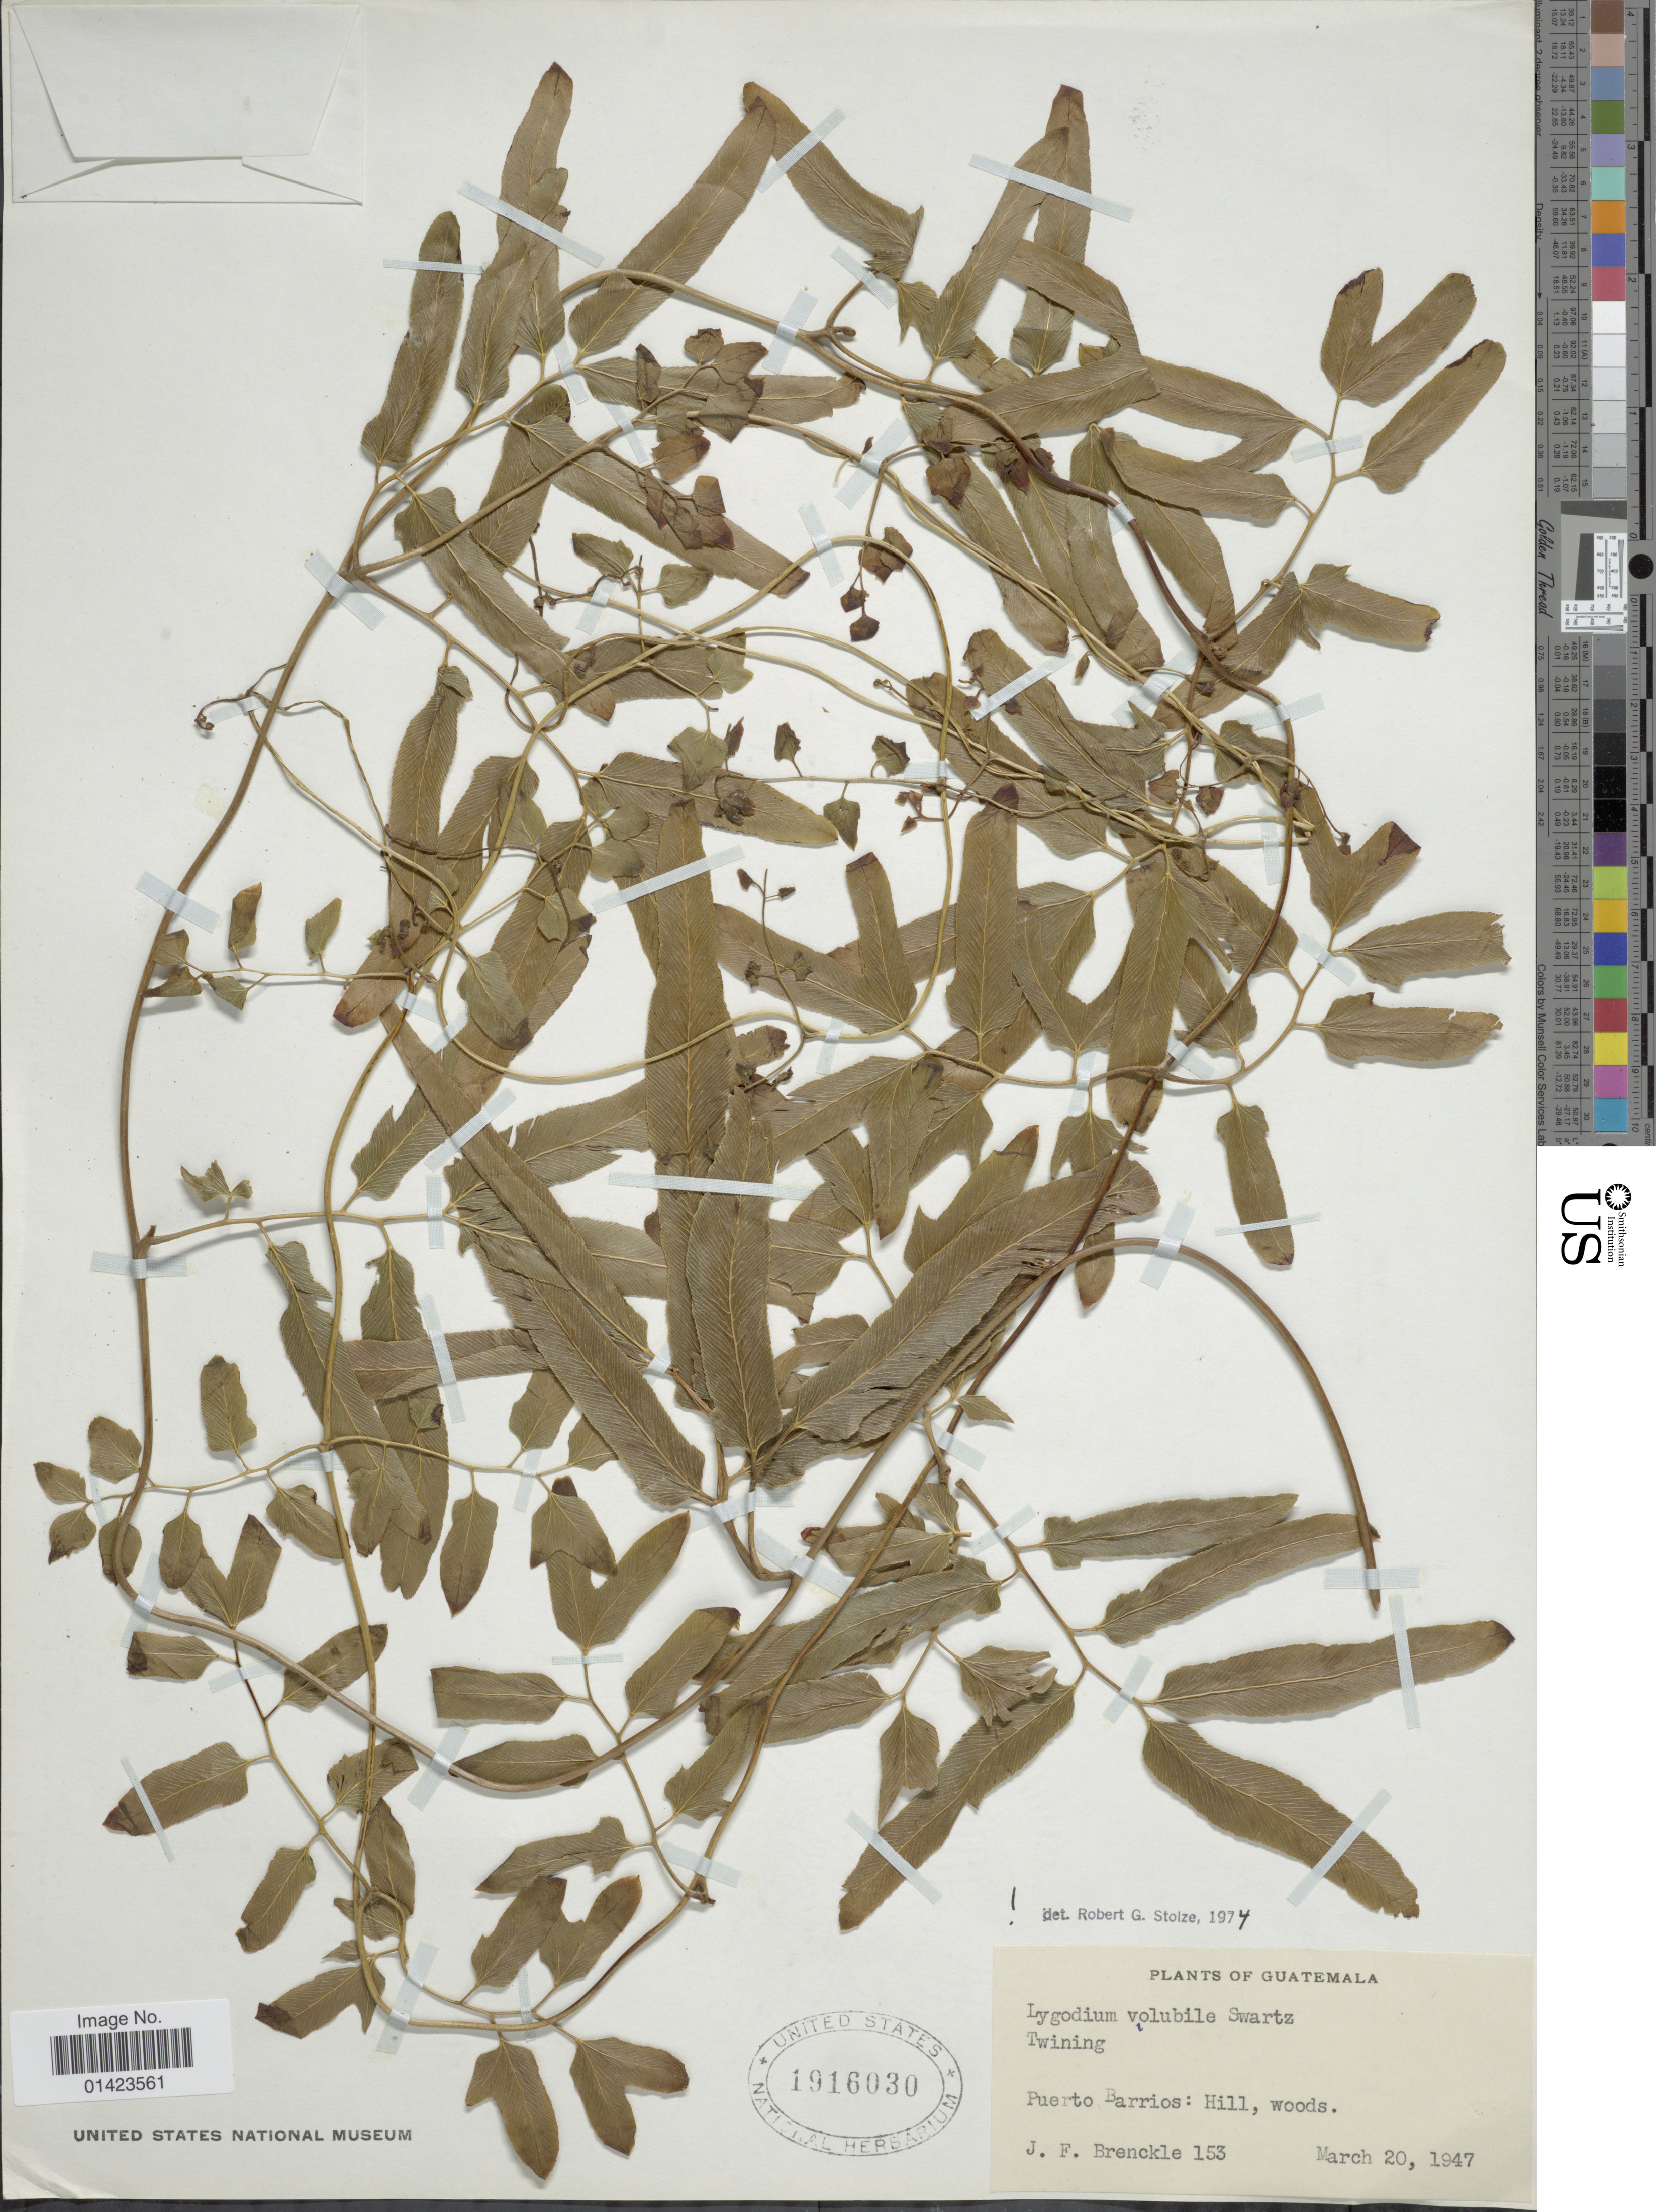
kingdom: Plantae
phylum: Tracheophyta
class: Polypodiopsida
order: Schizaeales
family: Lygodiaceae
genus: Lygodium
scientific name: Lygodium volubile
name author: Sw.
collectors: J. Brenckle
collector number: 153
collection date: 1947-03-20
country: Guatemala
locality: Puerto Barrios: Hill, woods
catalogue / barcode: US 1916030